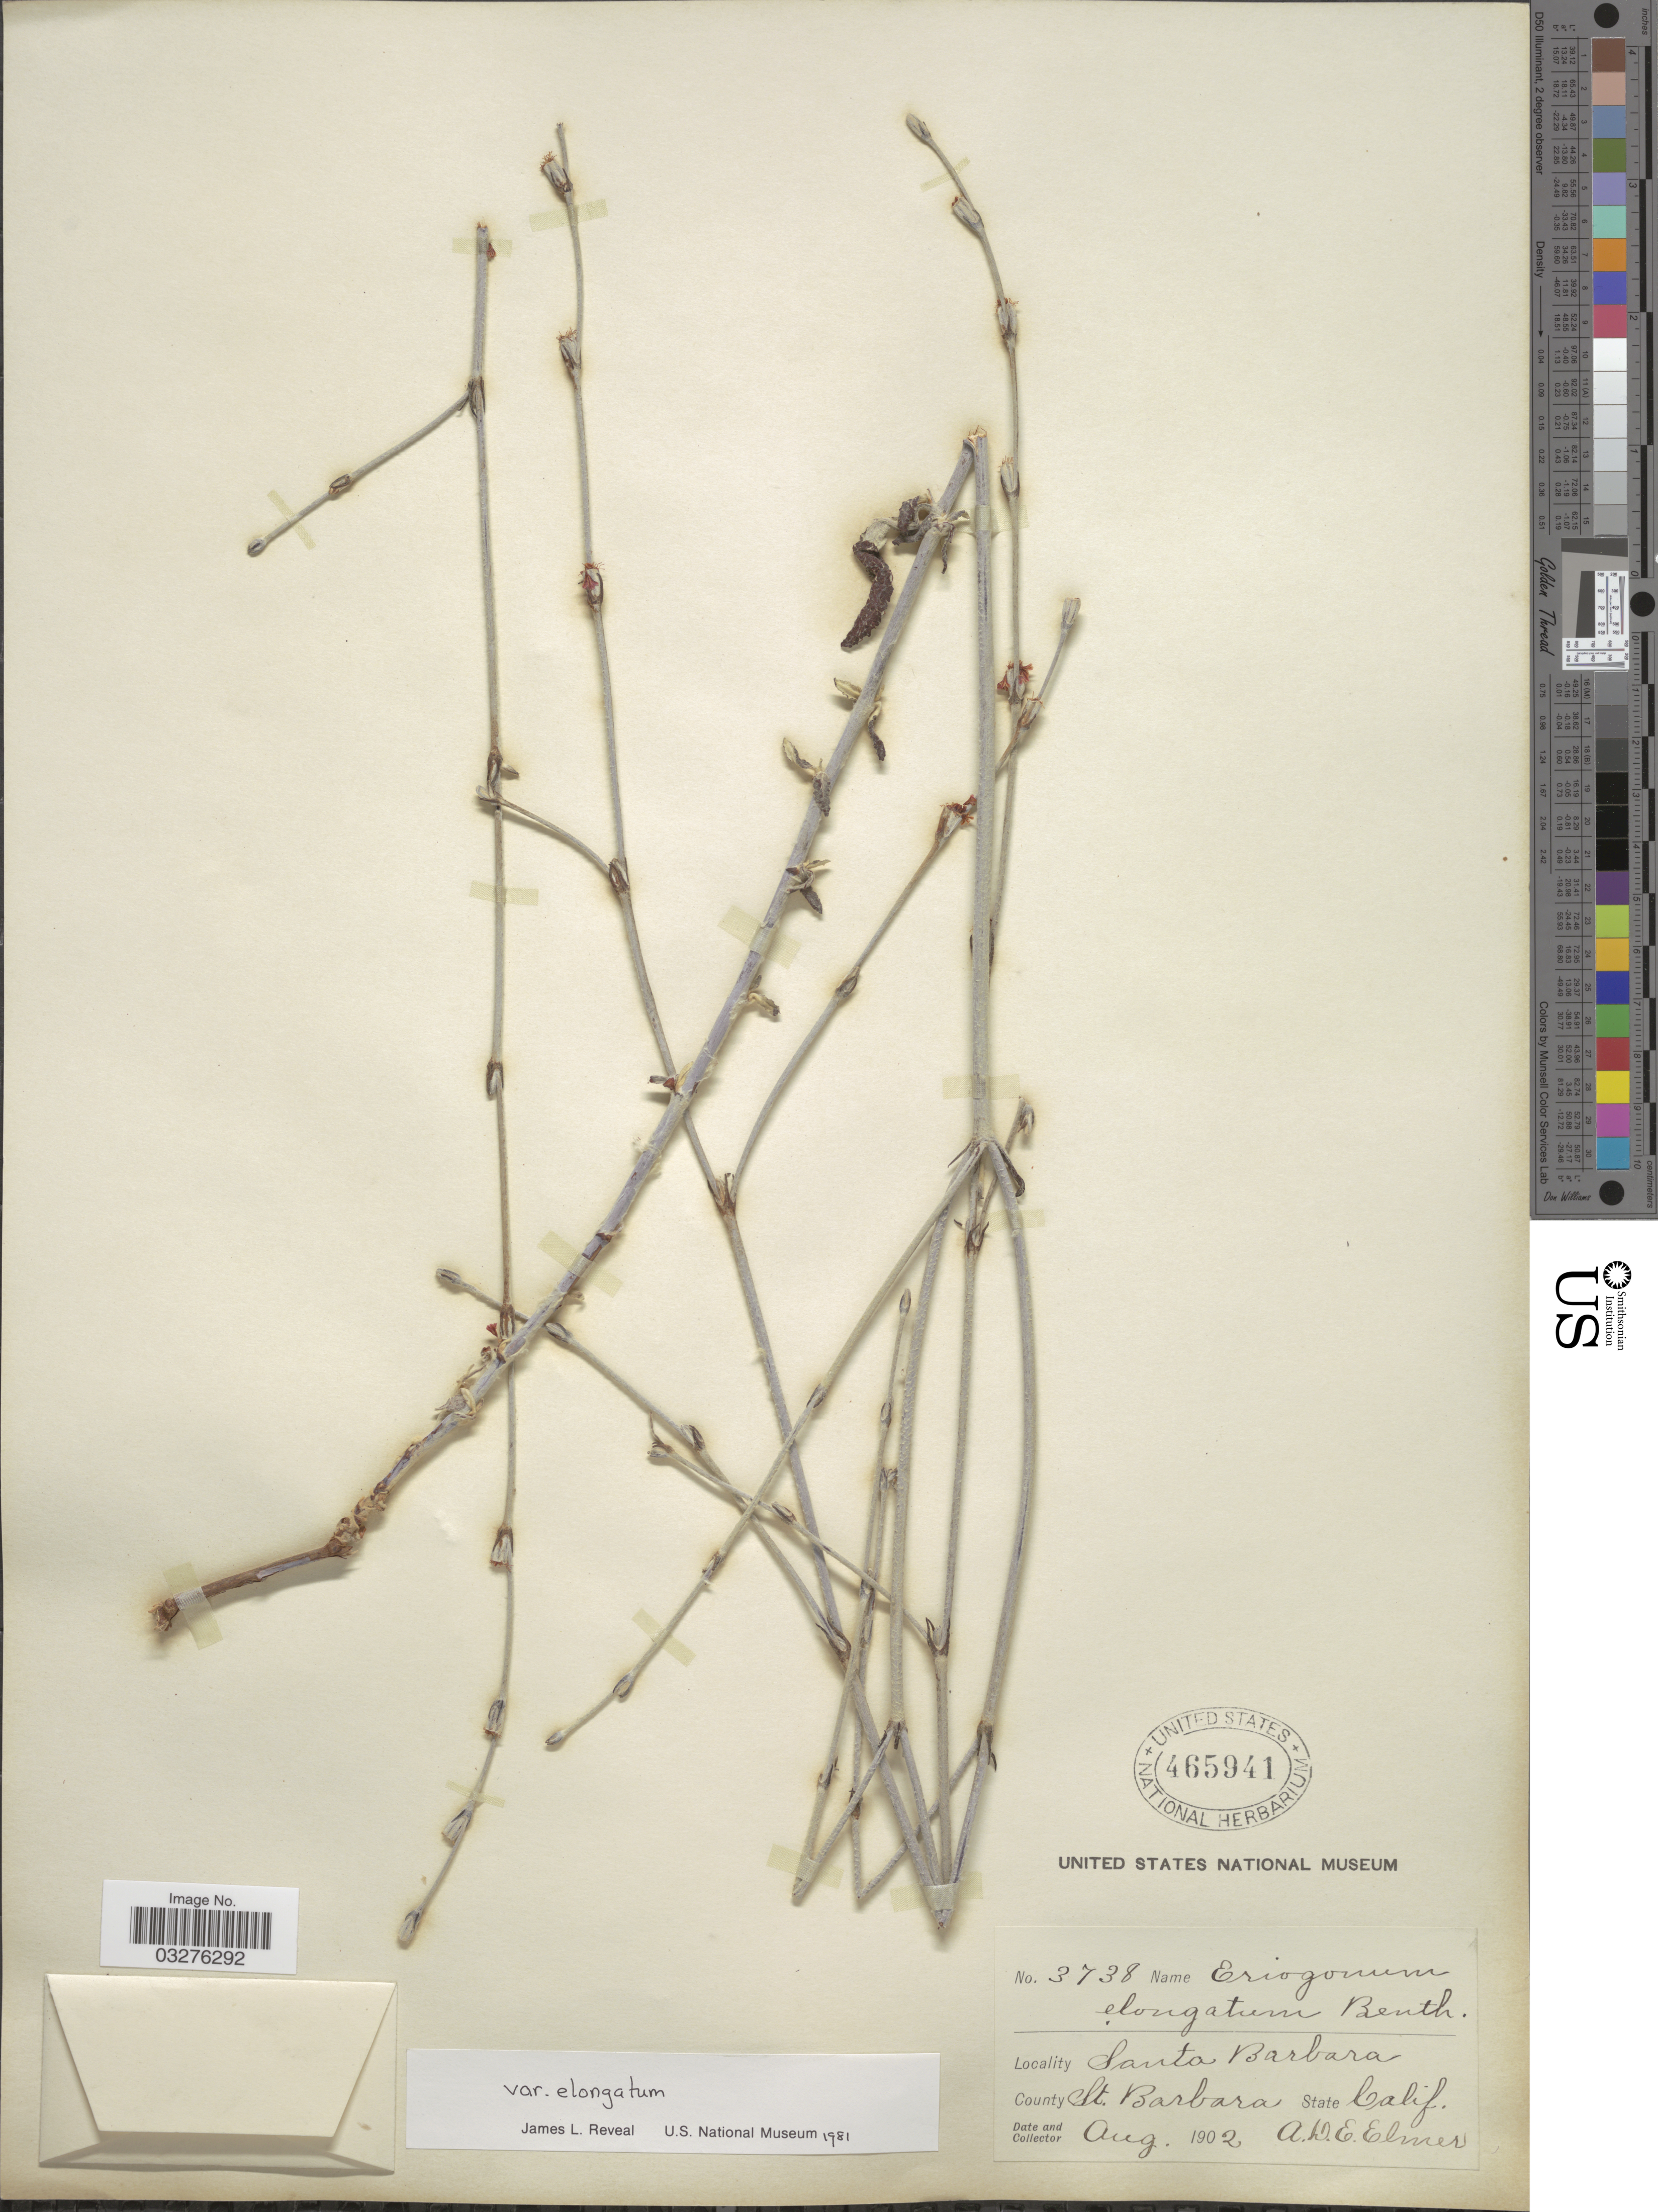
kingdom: Plantae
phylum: Tracheophyta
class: Magnoliopsida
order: Caryophyllales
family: Polygonaceae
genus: Eriogonum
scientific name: Eriogonum elongatum var. elongatum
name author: Benth.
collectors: A. D. E. Elmer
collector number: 3738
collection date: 1902-08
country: United States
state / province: California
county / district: Santa Barbara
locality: Santa Barbara, County St. Barbara.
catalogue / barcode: US 465941